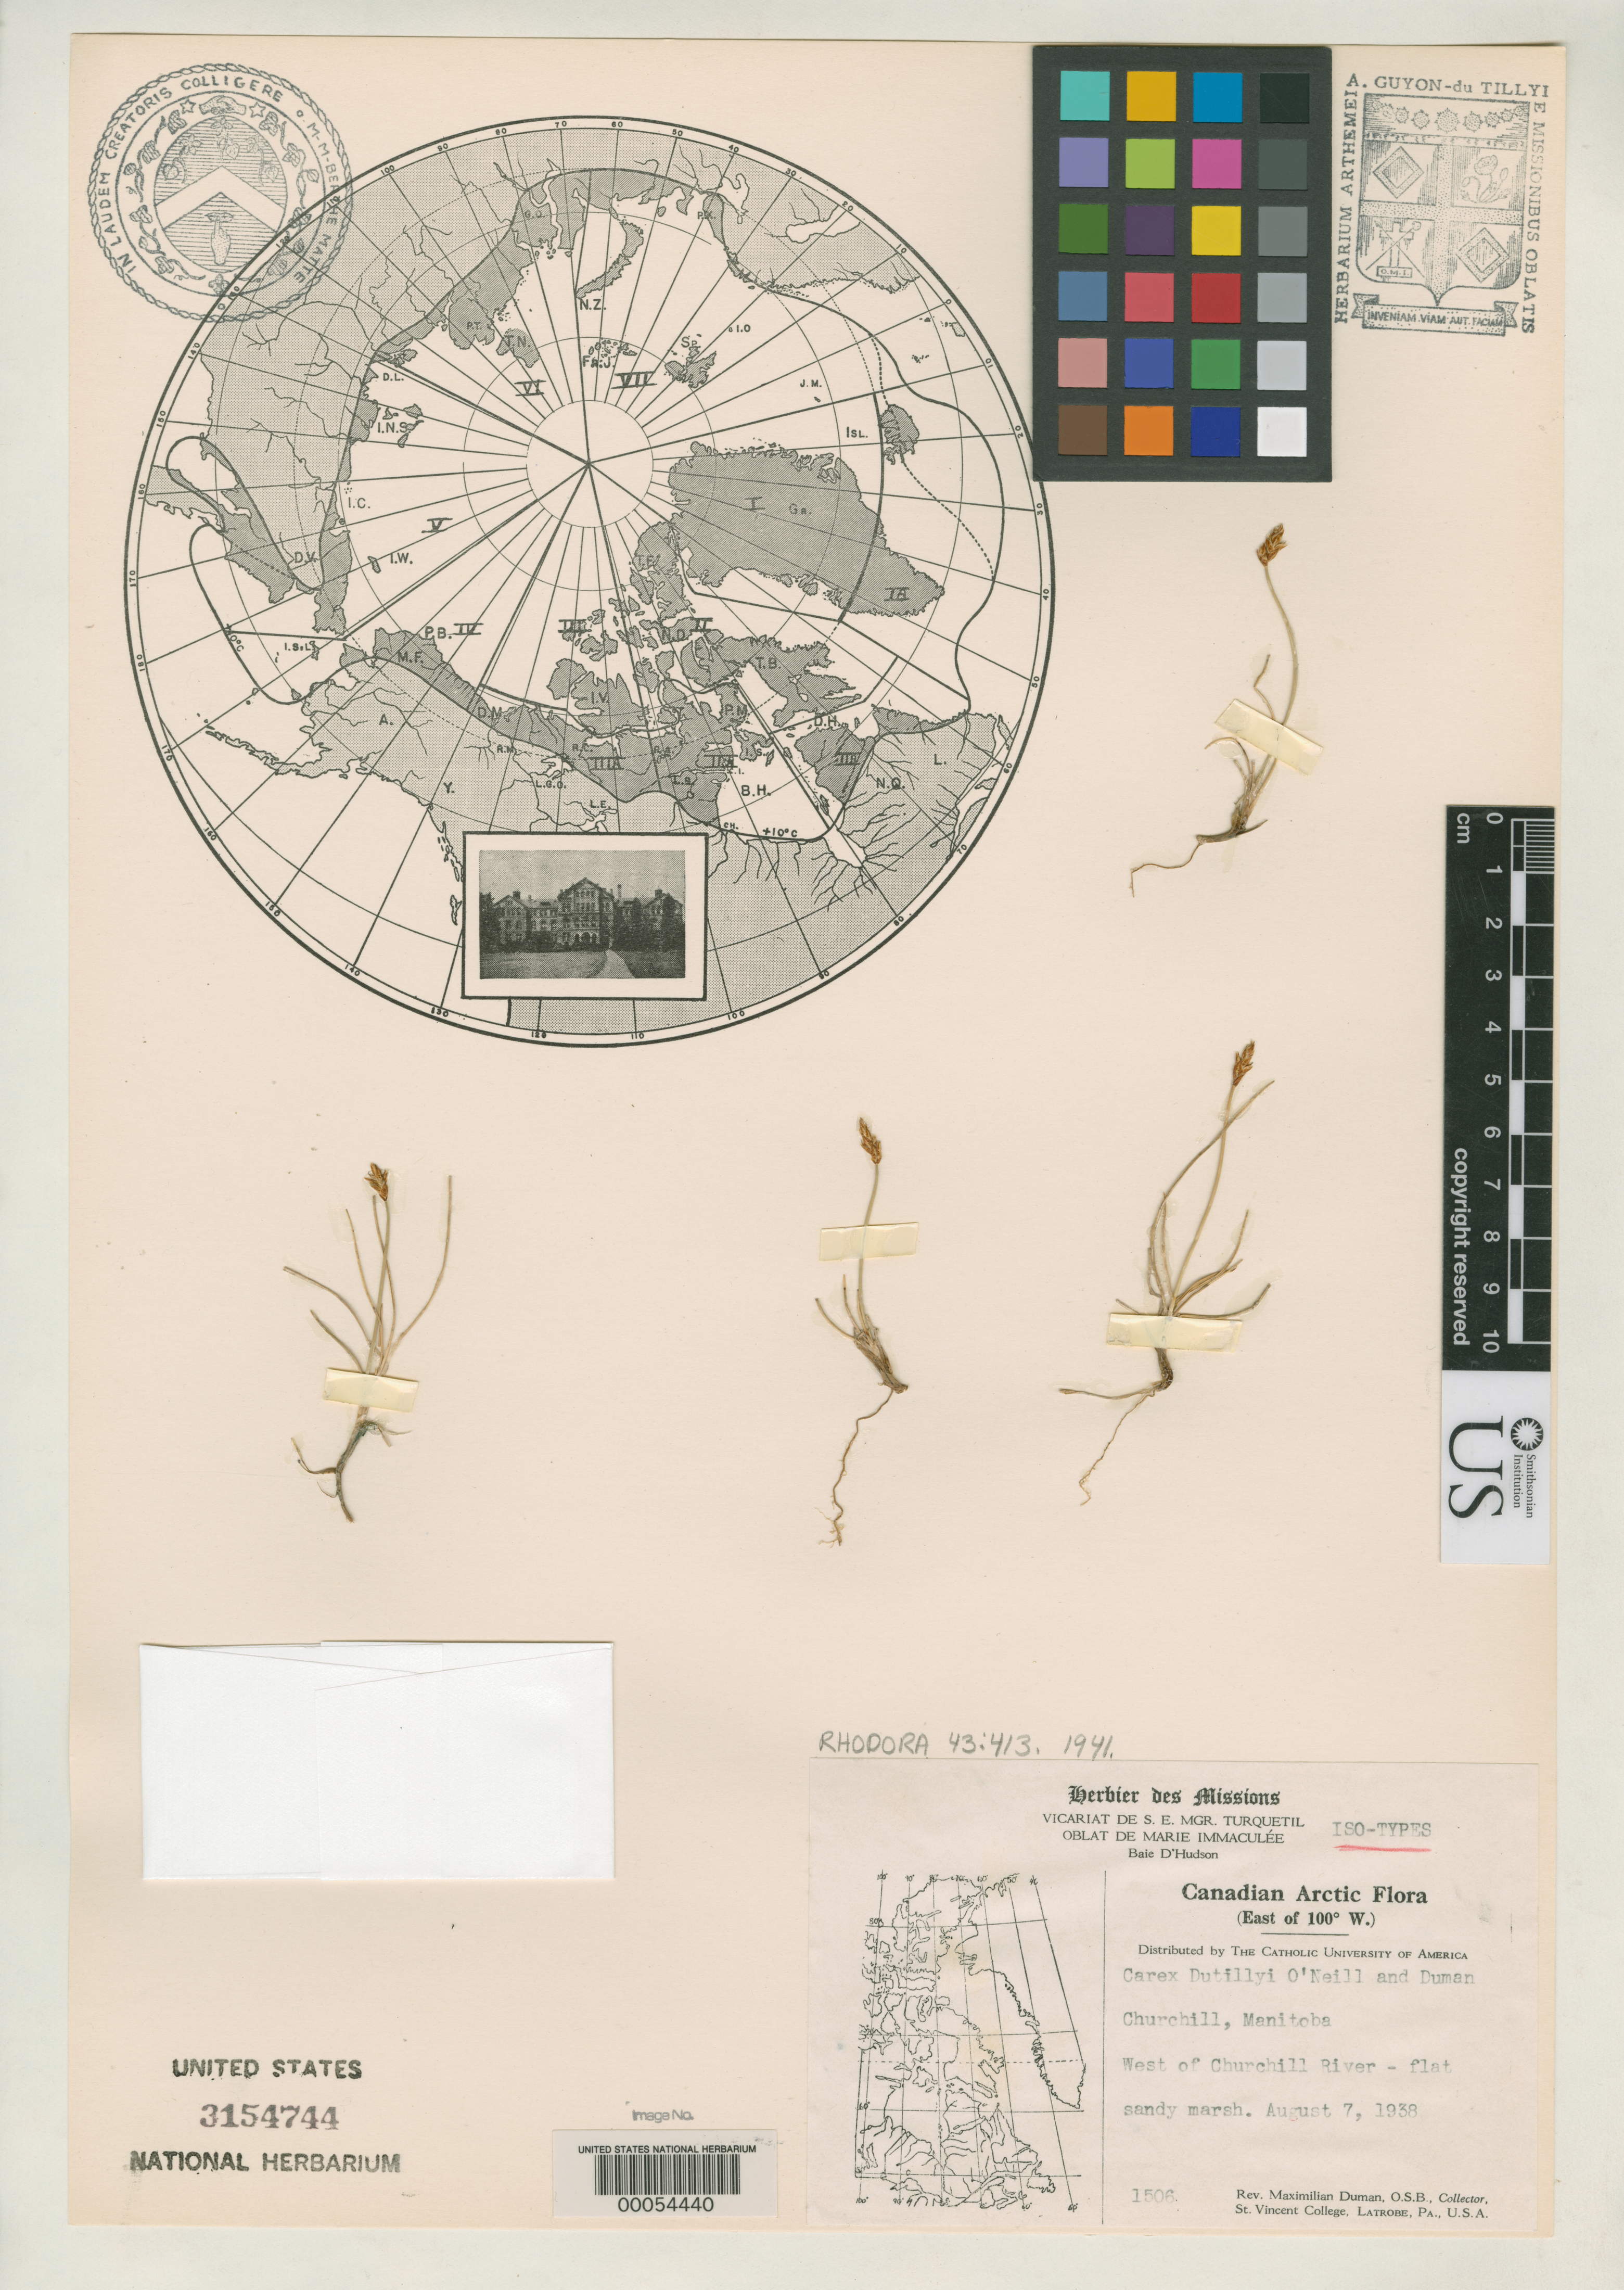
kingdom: Plantae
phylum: Tracheophyta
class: Liliopsida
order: Poales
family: Cyperaceae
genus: Carex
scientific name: Carex dutillyi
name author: O'Neill & Duman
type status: Isotype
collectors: M. Duman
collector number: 1506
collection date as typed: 07 Aug 1938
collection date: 1938-08-07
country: Canada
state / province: Manitoba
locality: W of Churchill River, Churchill.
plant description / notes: Collection date Aug. 8, 1938 according to protologue.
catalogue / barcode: US 3154744